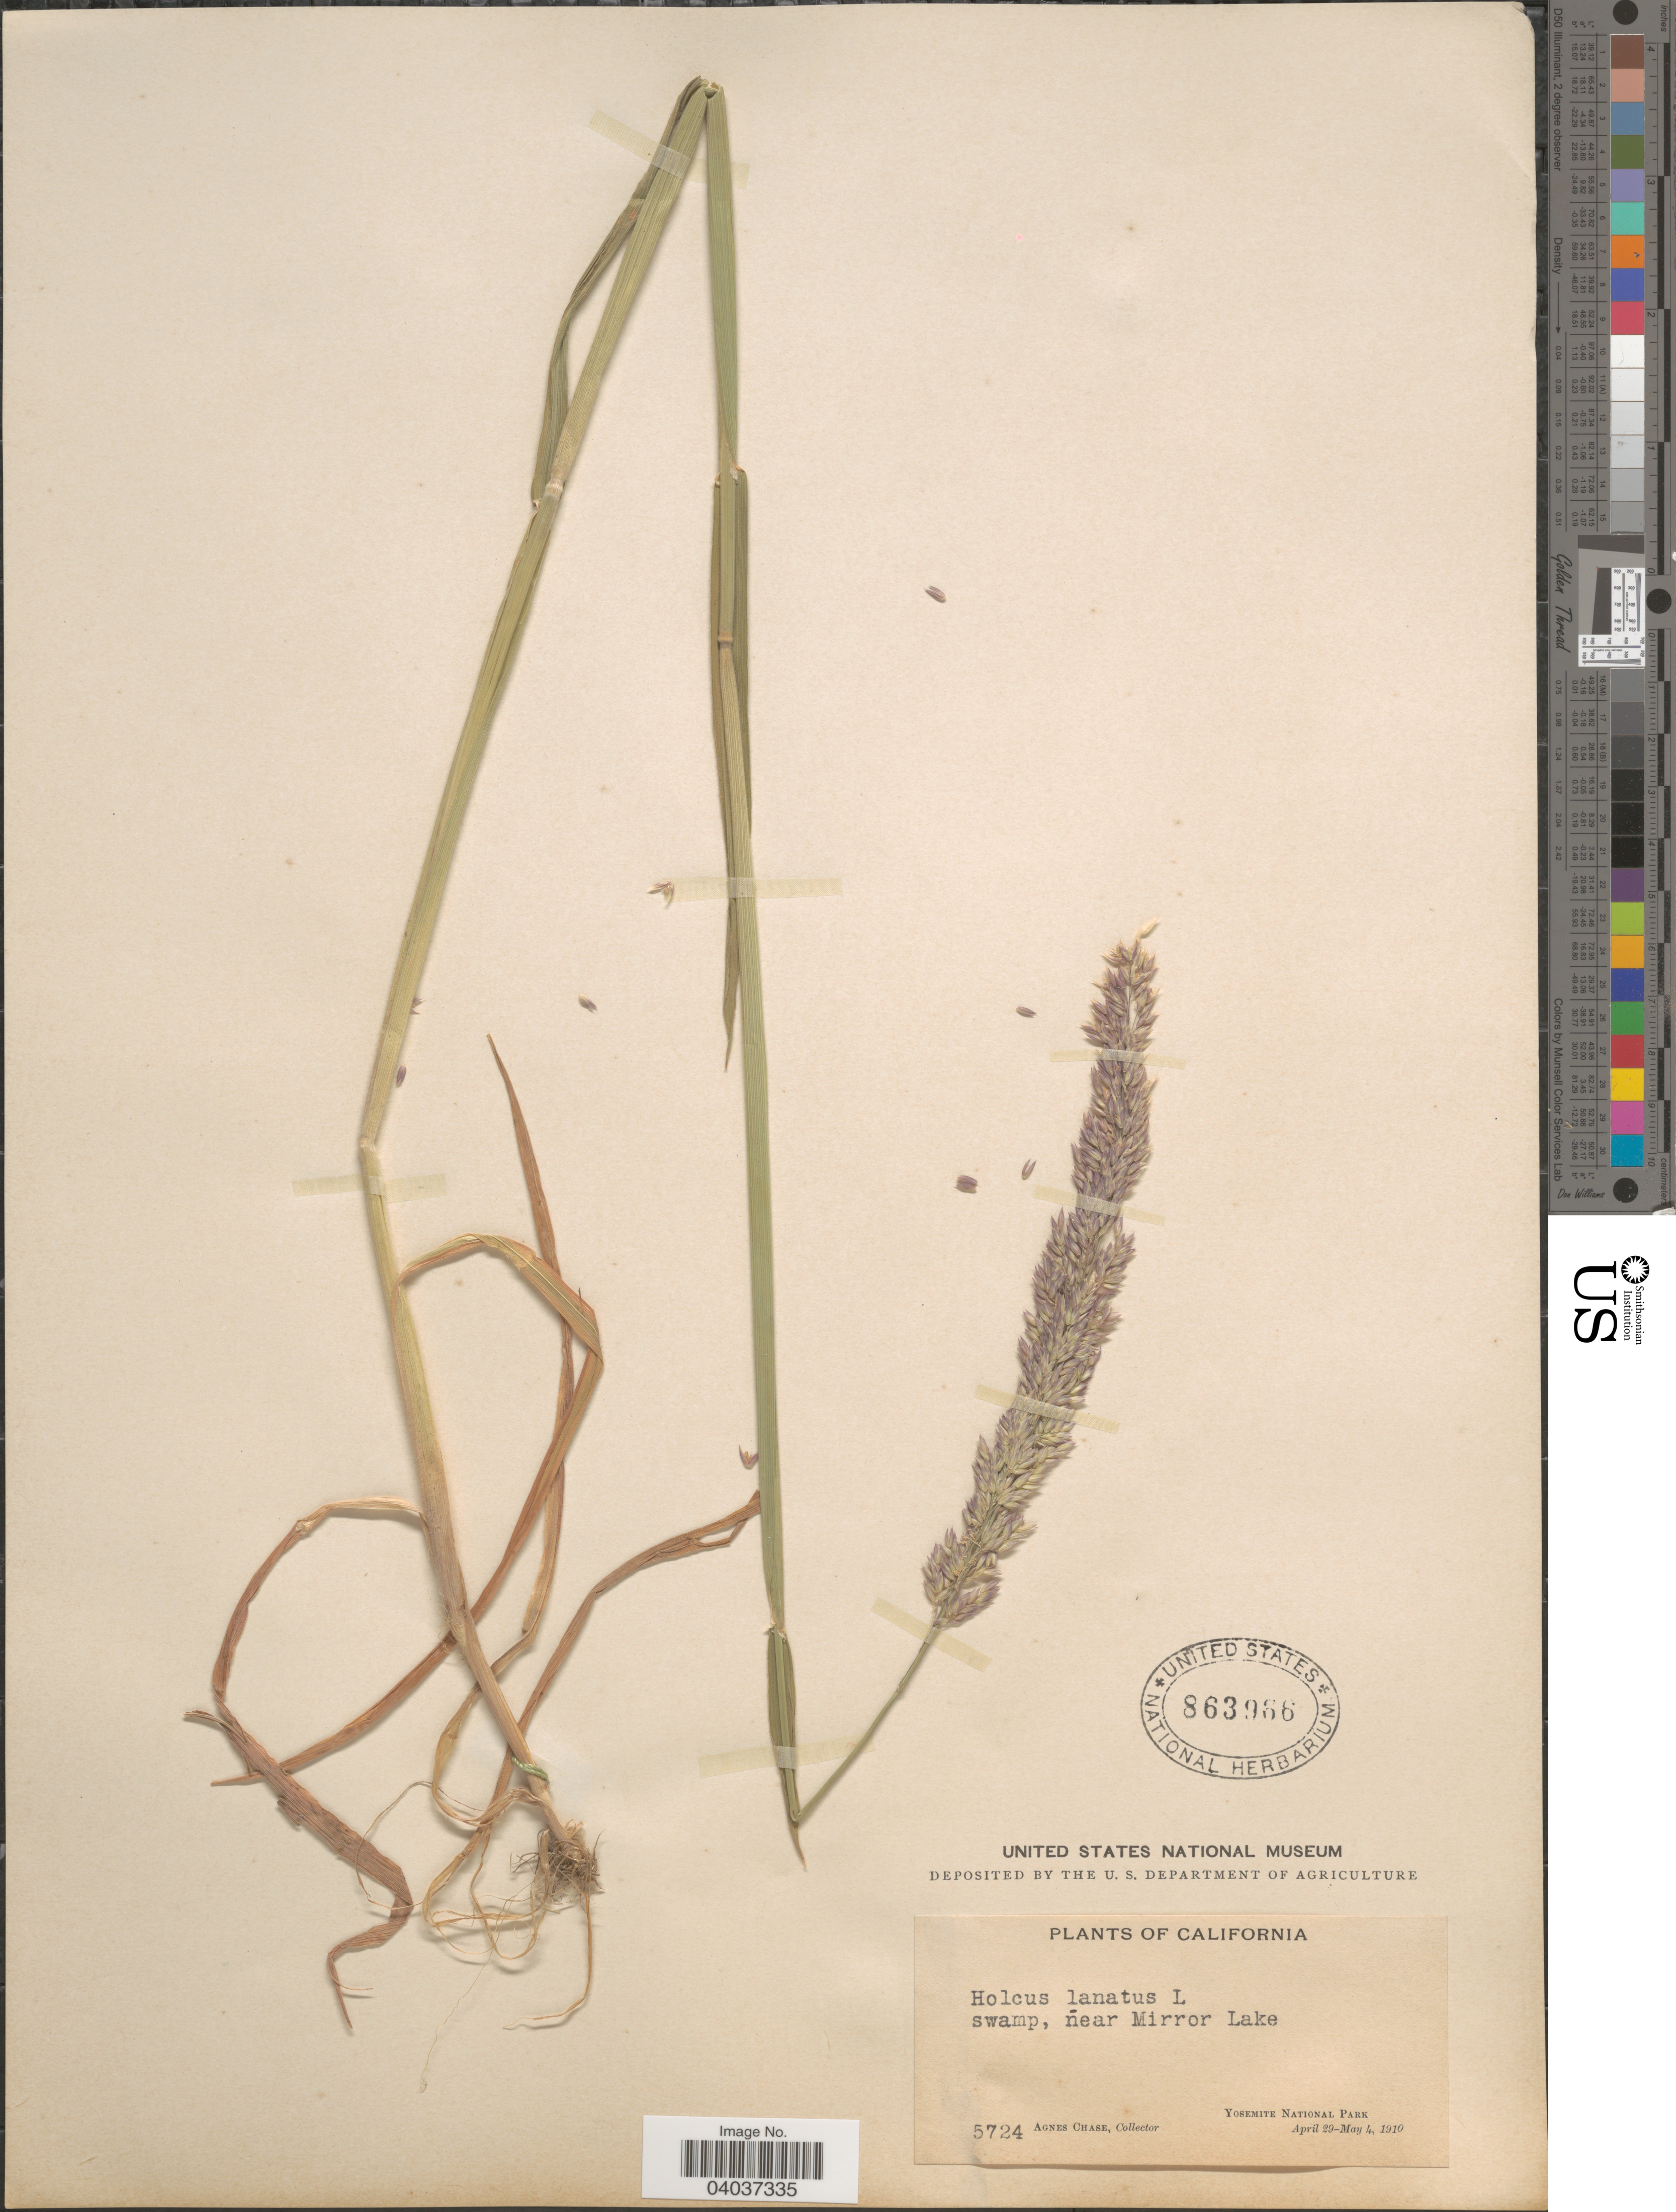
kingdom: Plantae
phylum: Tracheophyta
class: Liliopsida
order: Poales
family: Poaceae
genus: Holcus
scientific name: Holcus lanatus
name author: L.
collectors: A. Chase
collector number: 5724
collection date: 1910-04-29/1910-05-04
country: United States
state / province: California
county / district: Mariposa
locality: Near Mirror Lake. Yosemite National Park.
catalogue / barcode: US 863966